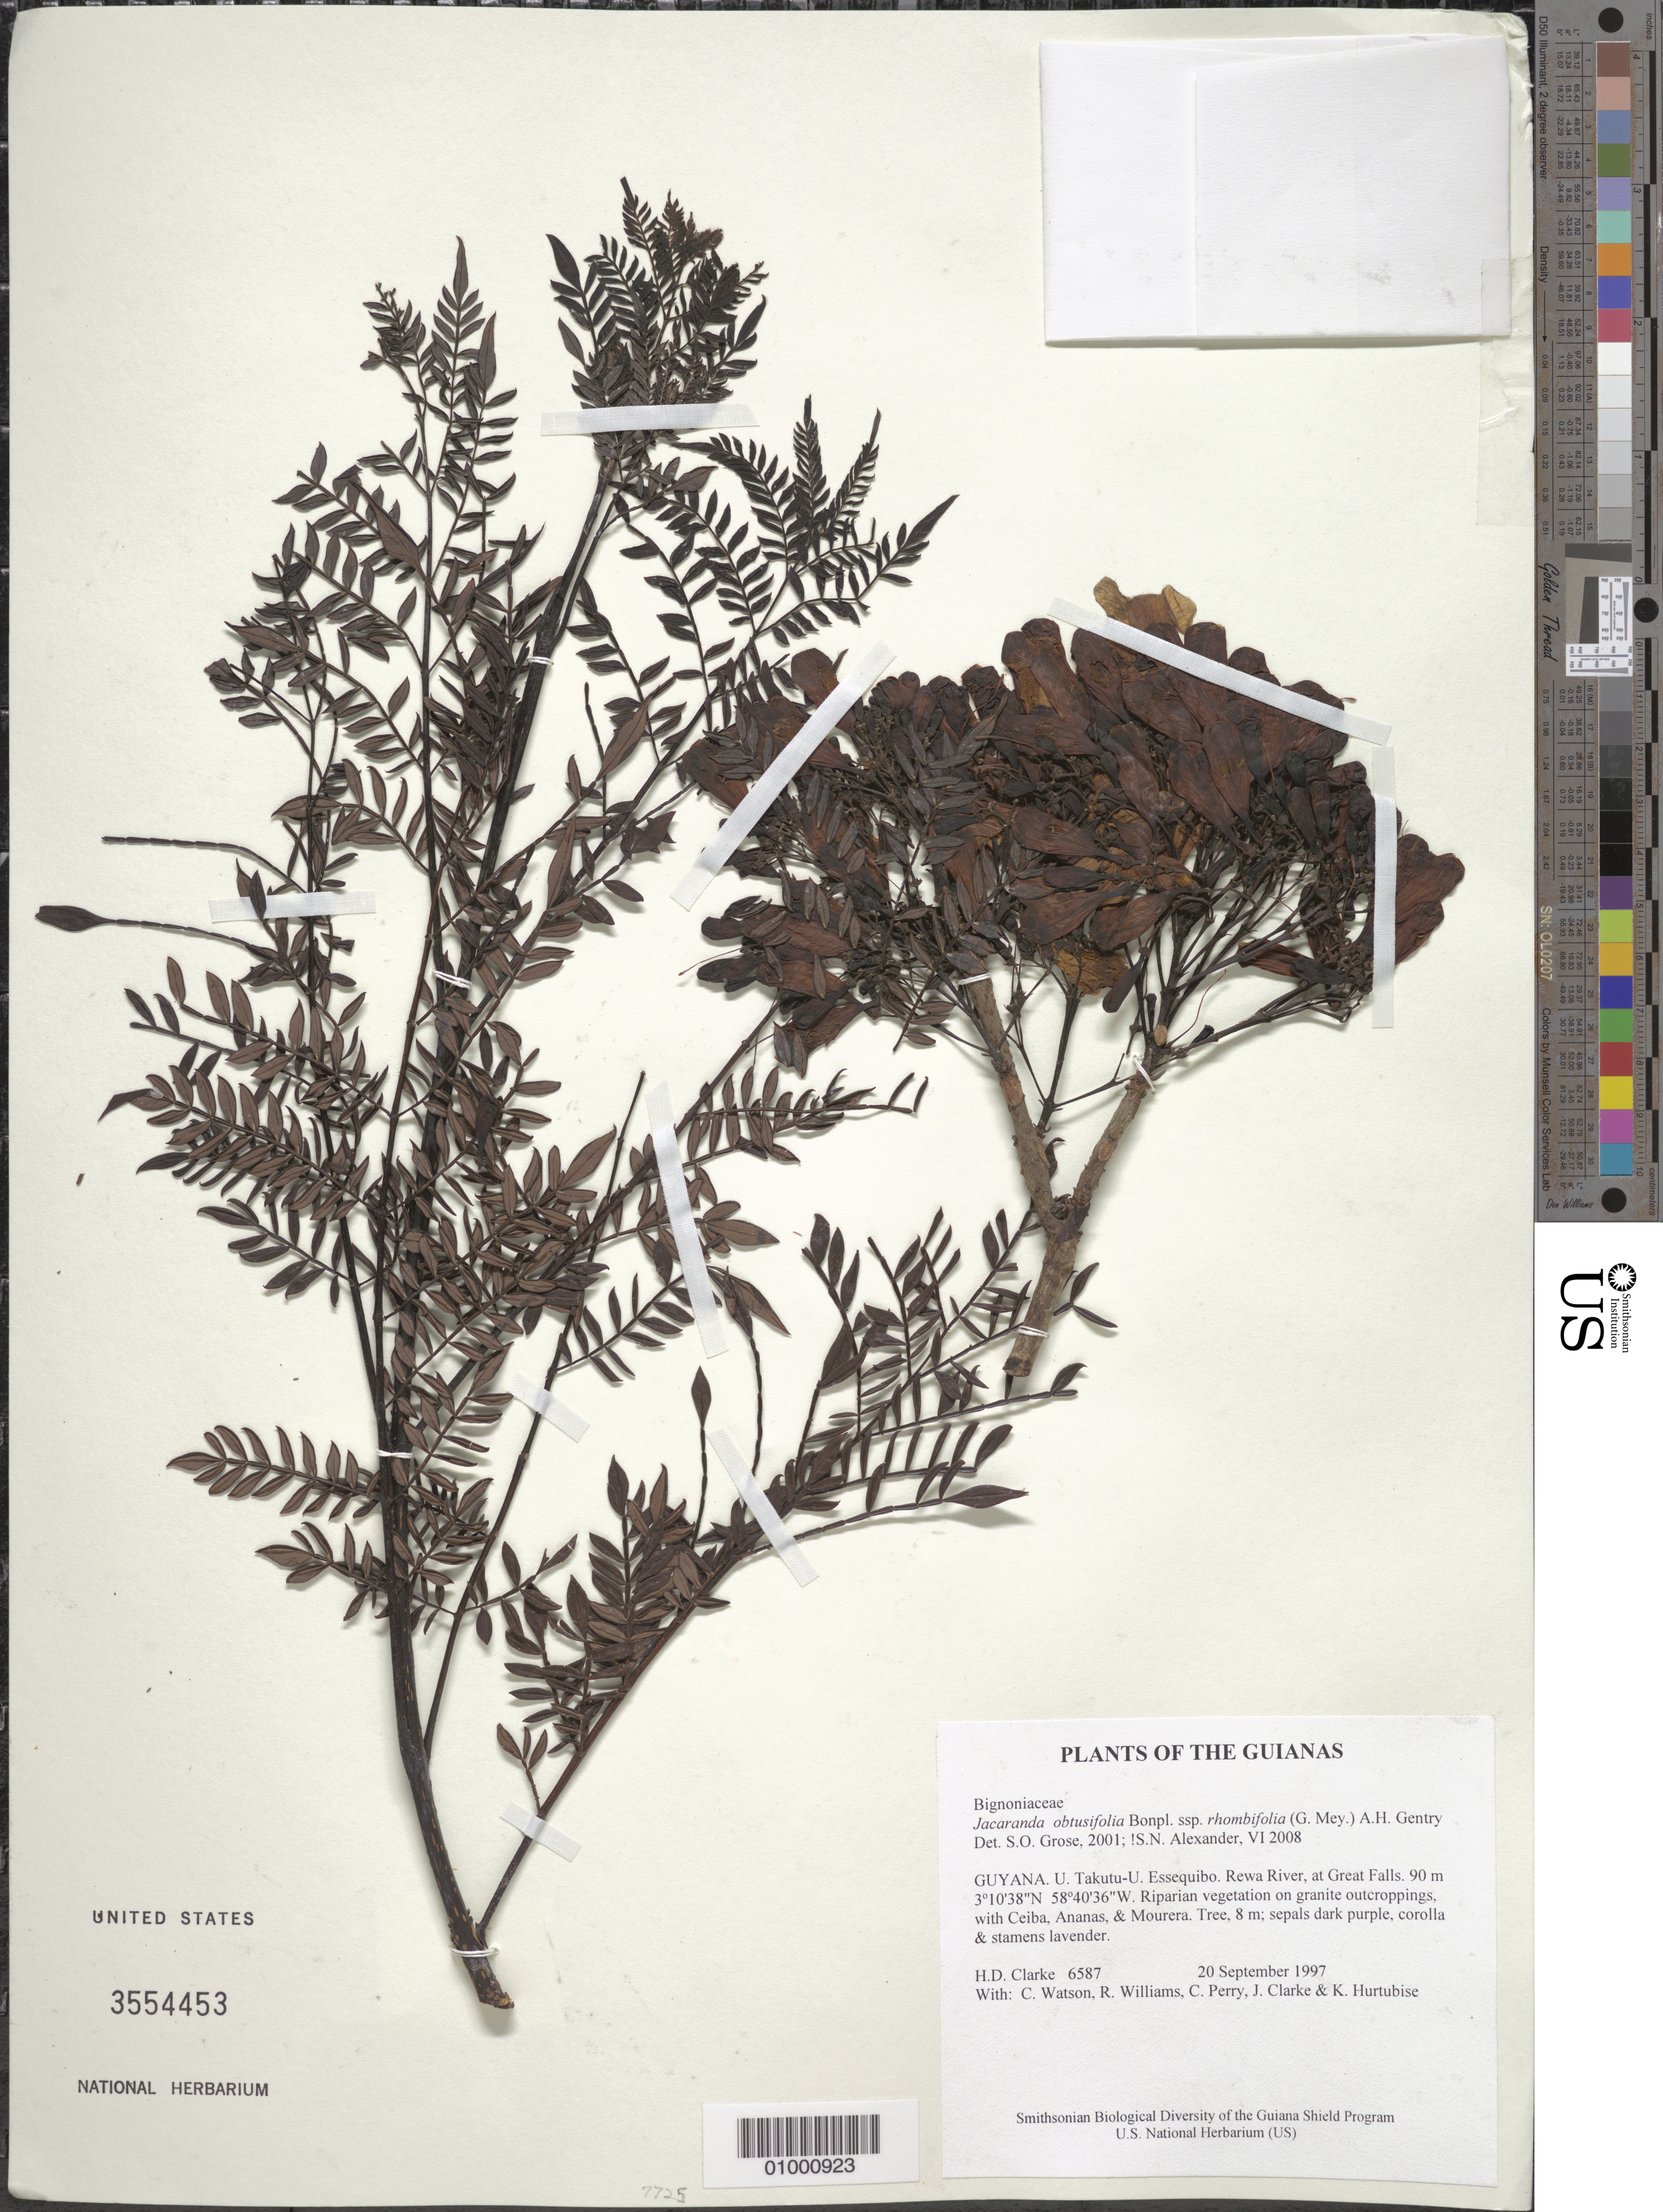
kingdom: Plantae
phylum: Tracheophyta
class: Magnoliopsida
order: Lamiales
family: Bignoniaceae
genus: Jacaranda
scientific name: Jacaranda obtusifolia subsp. rhombifolia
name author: (G. Mey.) A.H. Gentry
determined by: Alexander, S. N.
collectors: H. D. Clarke, C. Watson, R. Williams, C. Perry, J. Clarke & K. Hurtubise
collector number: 6587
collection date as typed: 20 September 1997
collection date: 1997-09-20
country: Guyana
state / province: U. Takutu-U. Essequibo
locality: Rewa River, at Great Falls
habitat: Riparian vegetation on granite outcroppings, with Ceiba, Ananas, & Mourera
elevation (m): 90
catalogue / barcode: US 3554453